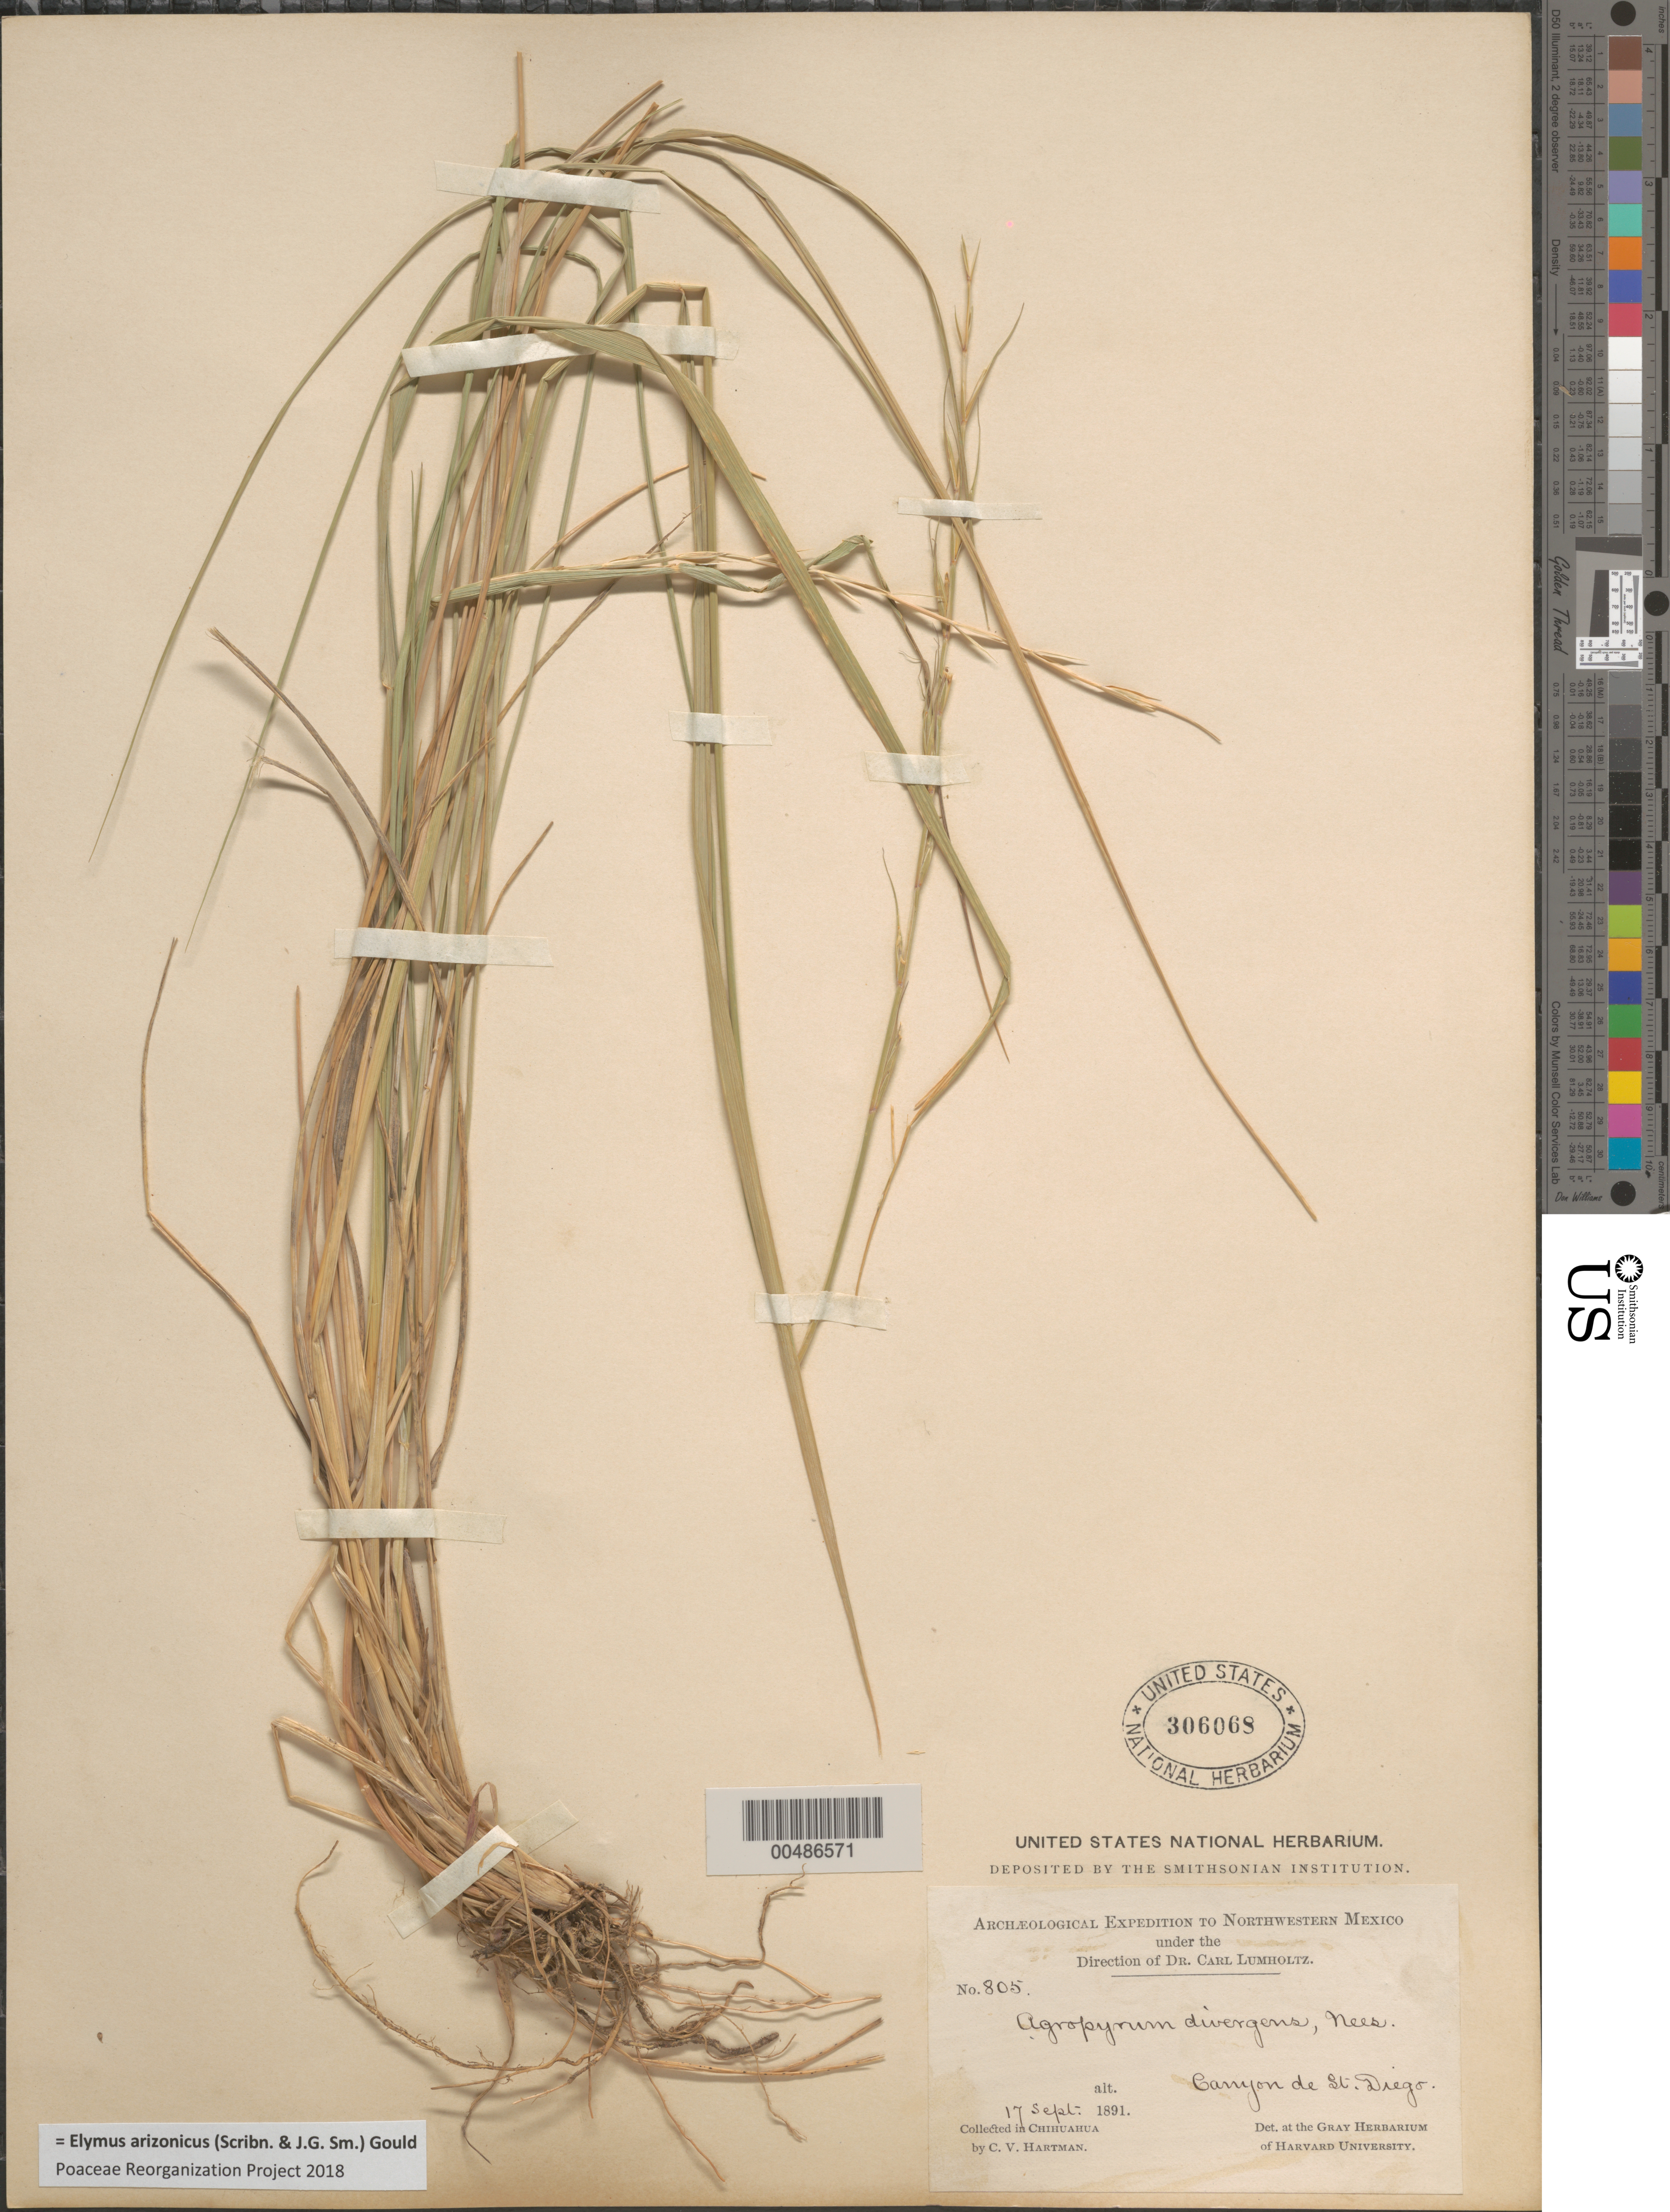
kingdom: Plantae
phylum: Tracheophyta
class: Liliopsida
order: Poales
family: Poaceae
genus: Elymus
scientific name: Elymus arizonicus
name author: (Scribn. & J.G. Sm.) Gould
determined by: Poaceae Reorganization Project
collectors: C. V. Hartman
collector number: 805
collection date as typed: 17 Sep 1891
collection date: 1891-09-17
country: Mexico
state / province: Chihuahua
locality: NW Mexico, Canyon de St. Diego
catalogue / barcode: US 306068